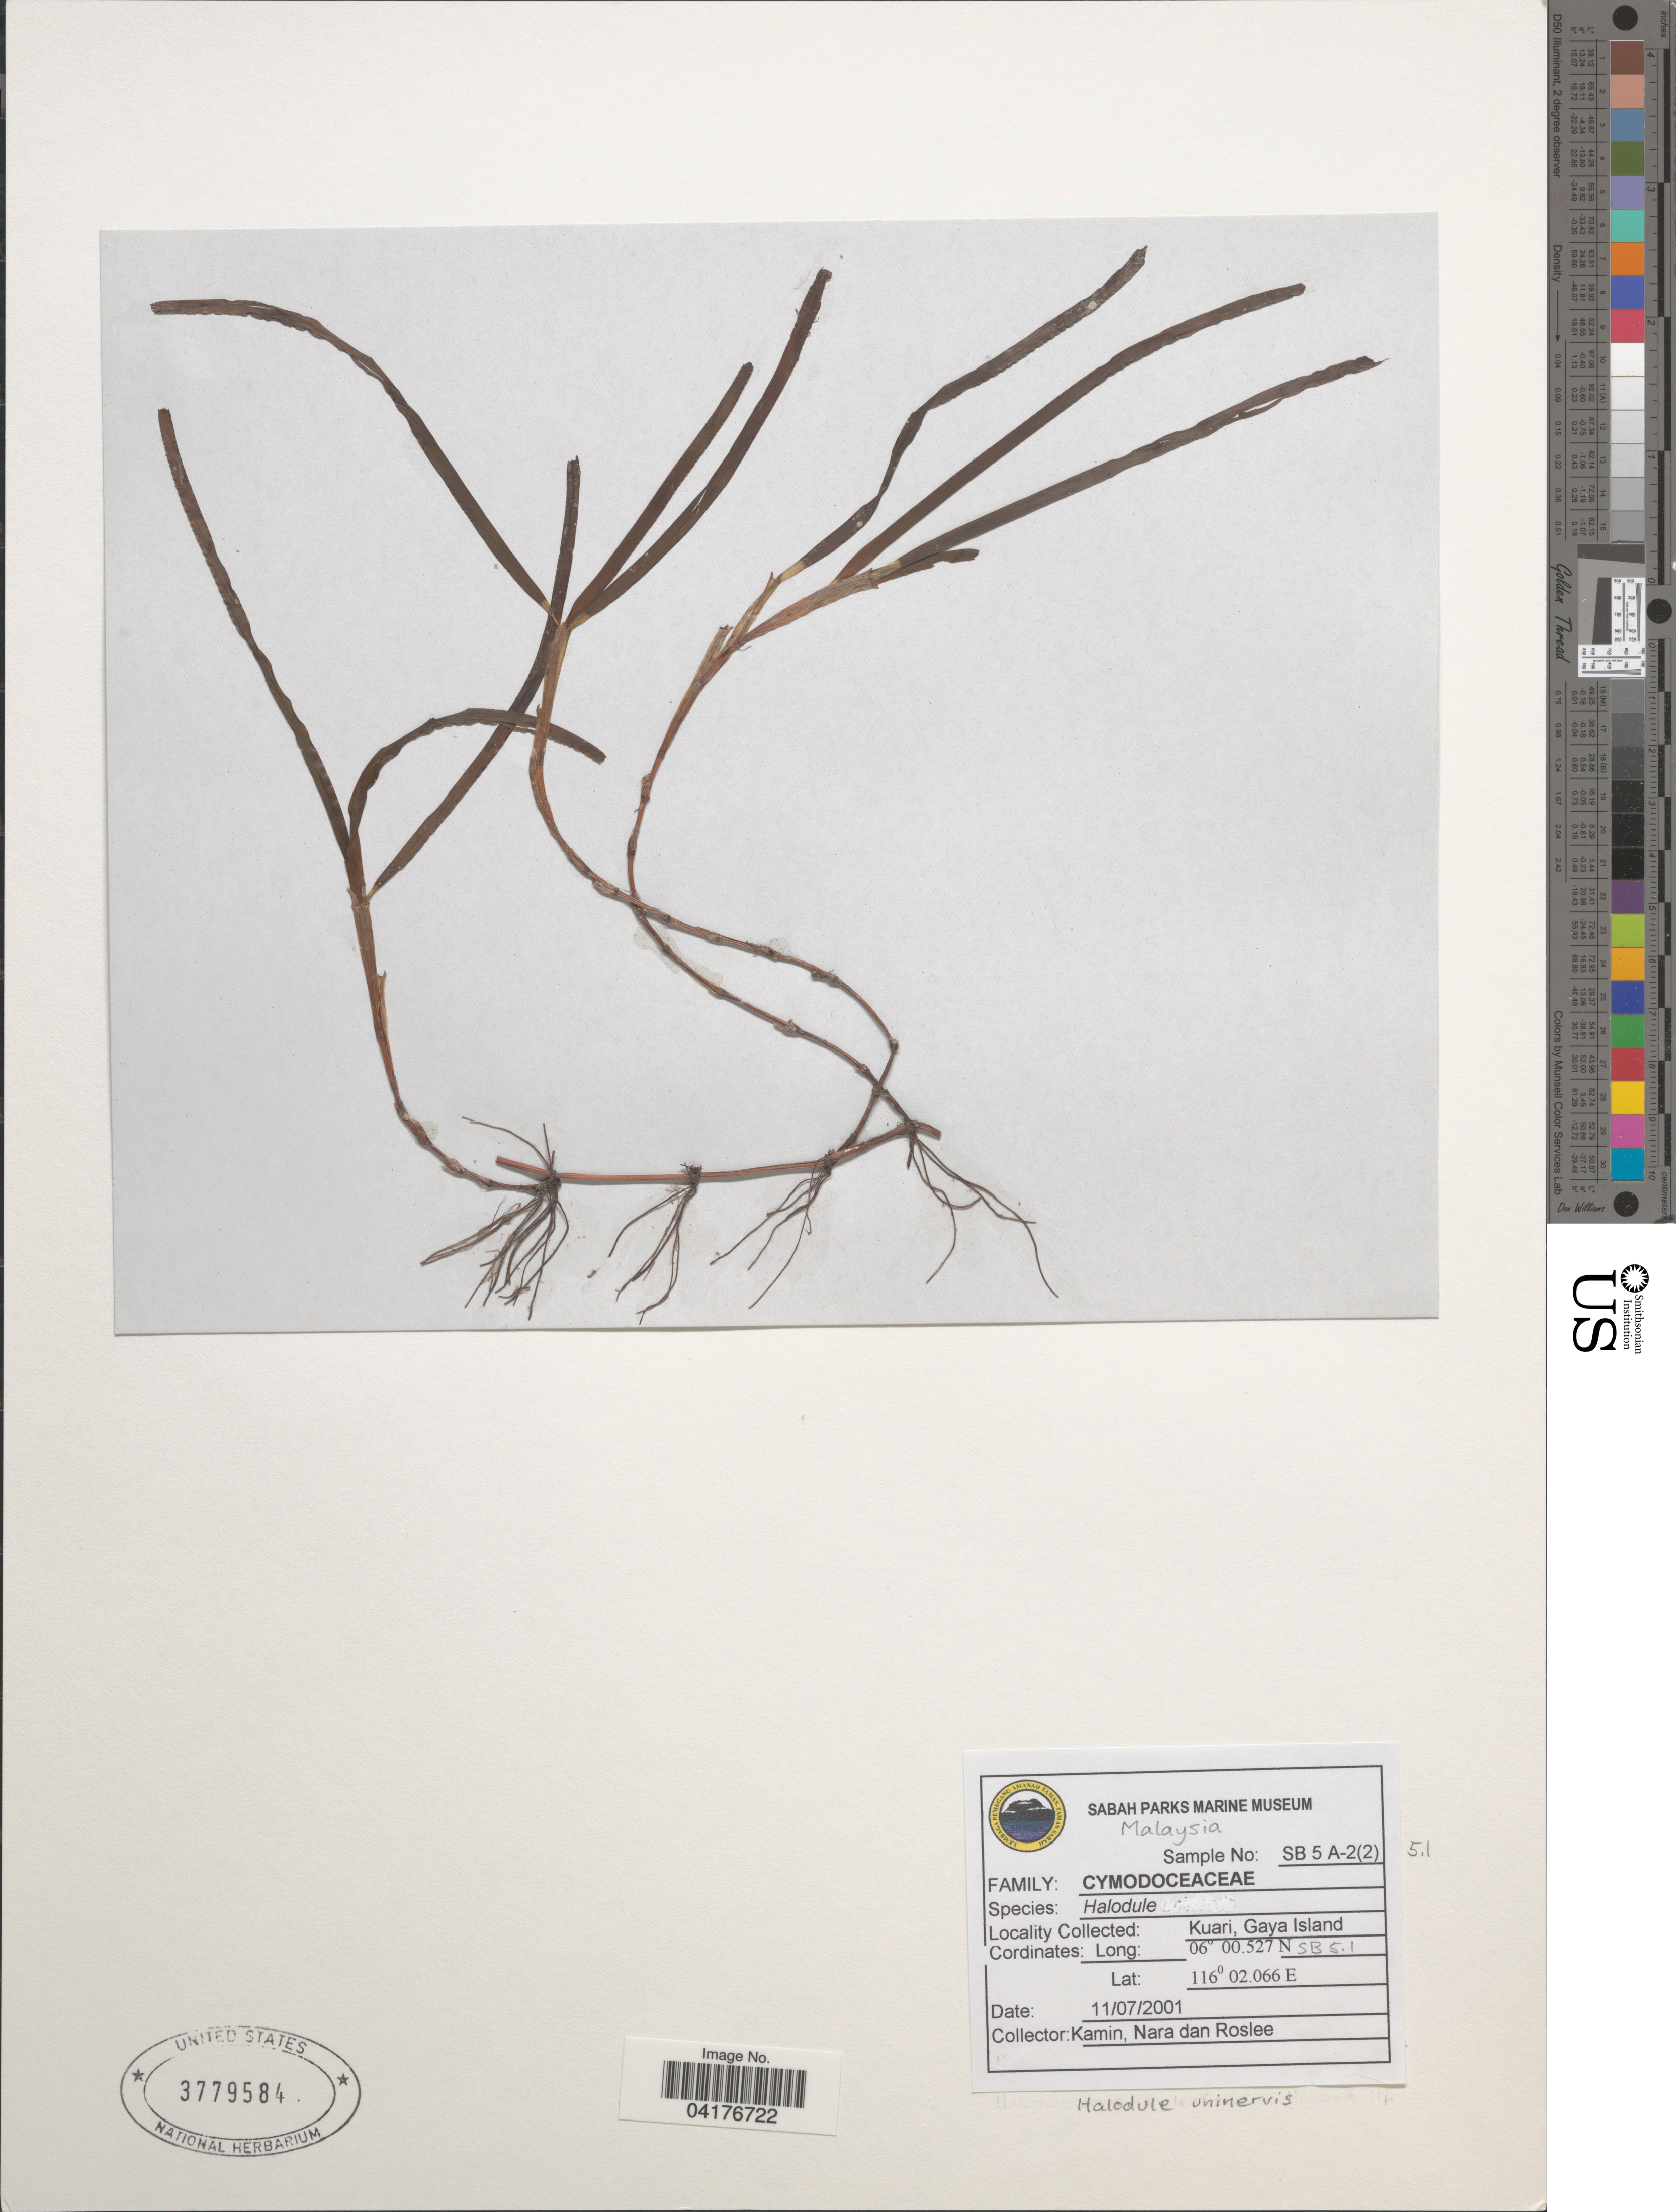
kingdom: Plantae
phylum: Tracheophyta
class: Liliopsida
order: Alismatales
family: Cymodoceaceae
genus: Halodule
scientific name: Halodule uninervis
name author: (Forssk.) Asch.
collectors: N. Kamin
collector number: SB5A-2(S)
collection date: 2001-07-11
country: Malaysia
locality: Kuari, Gaya Island.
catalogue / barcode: US 3779584